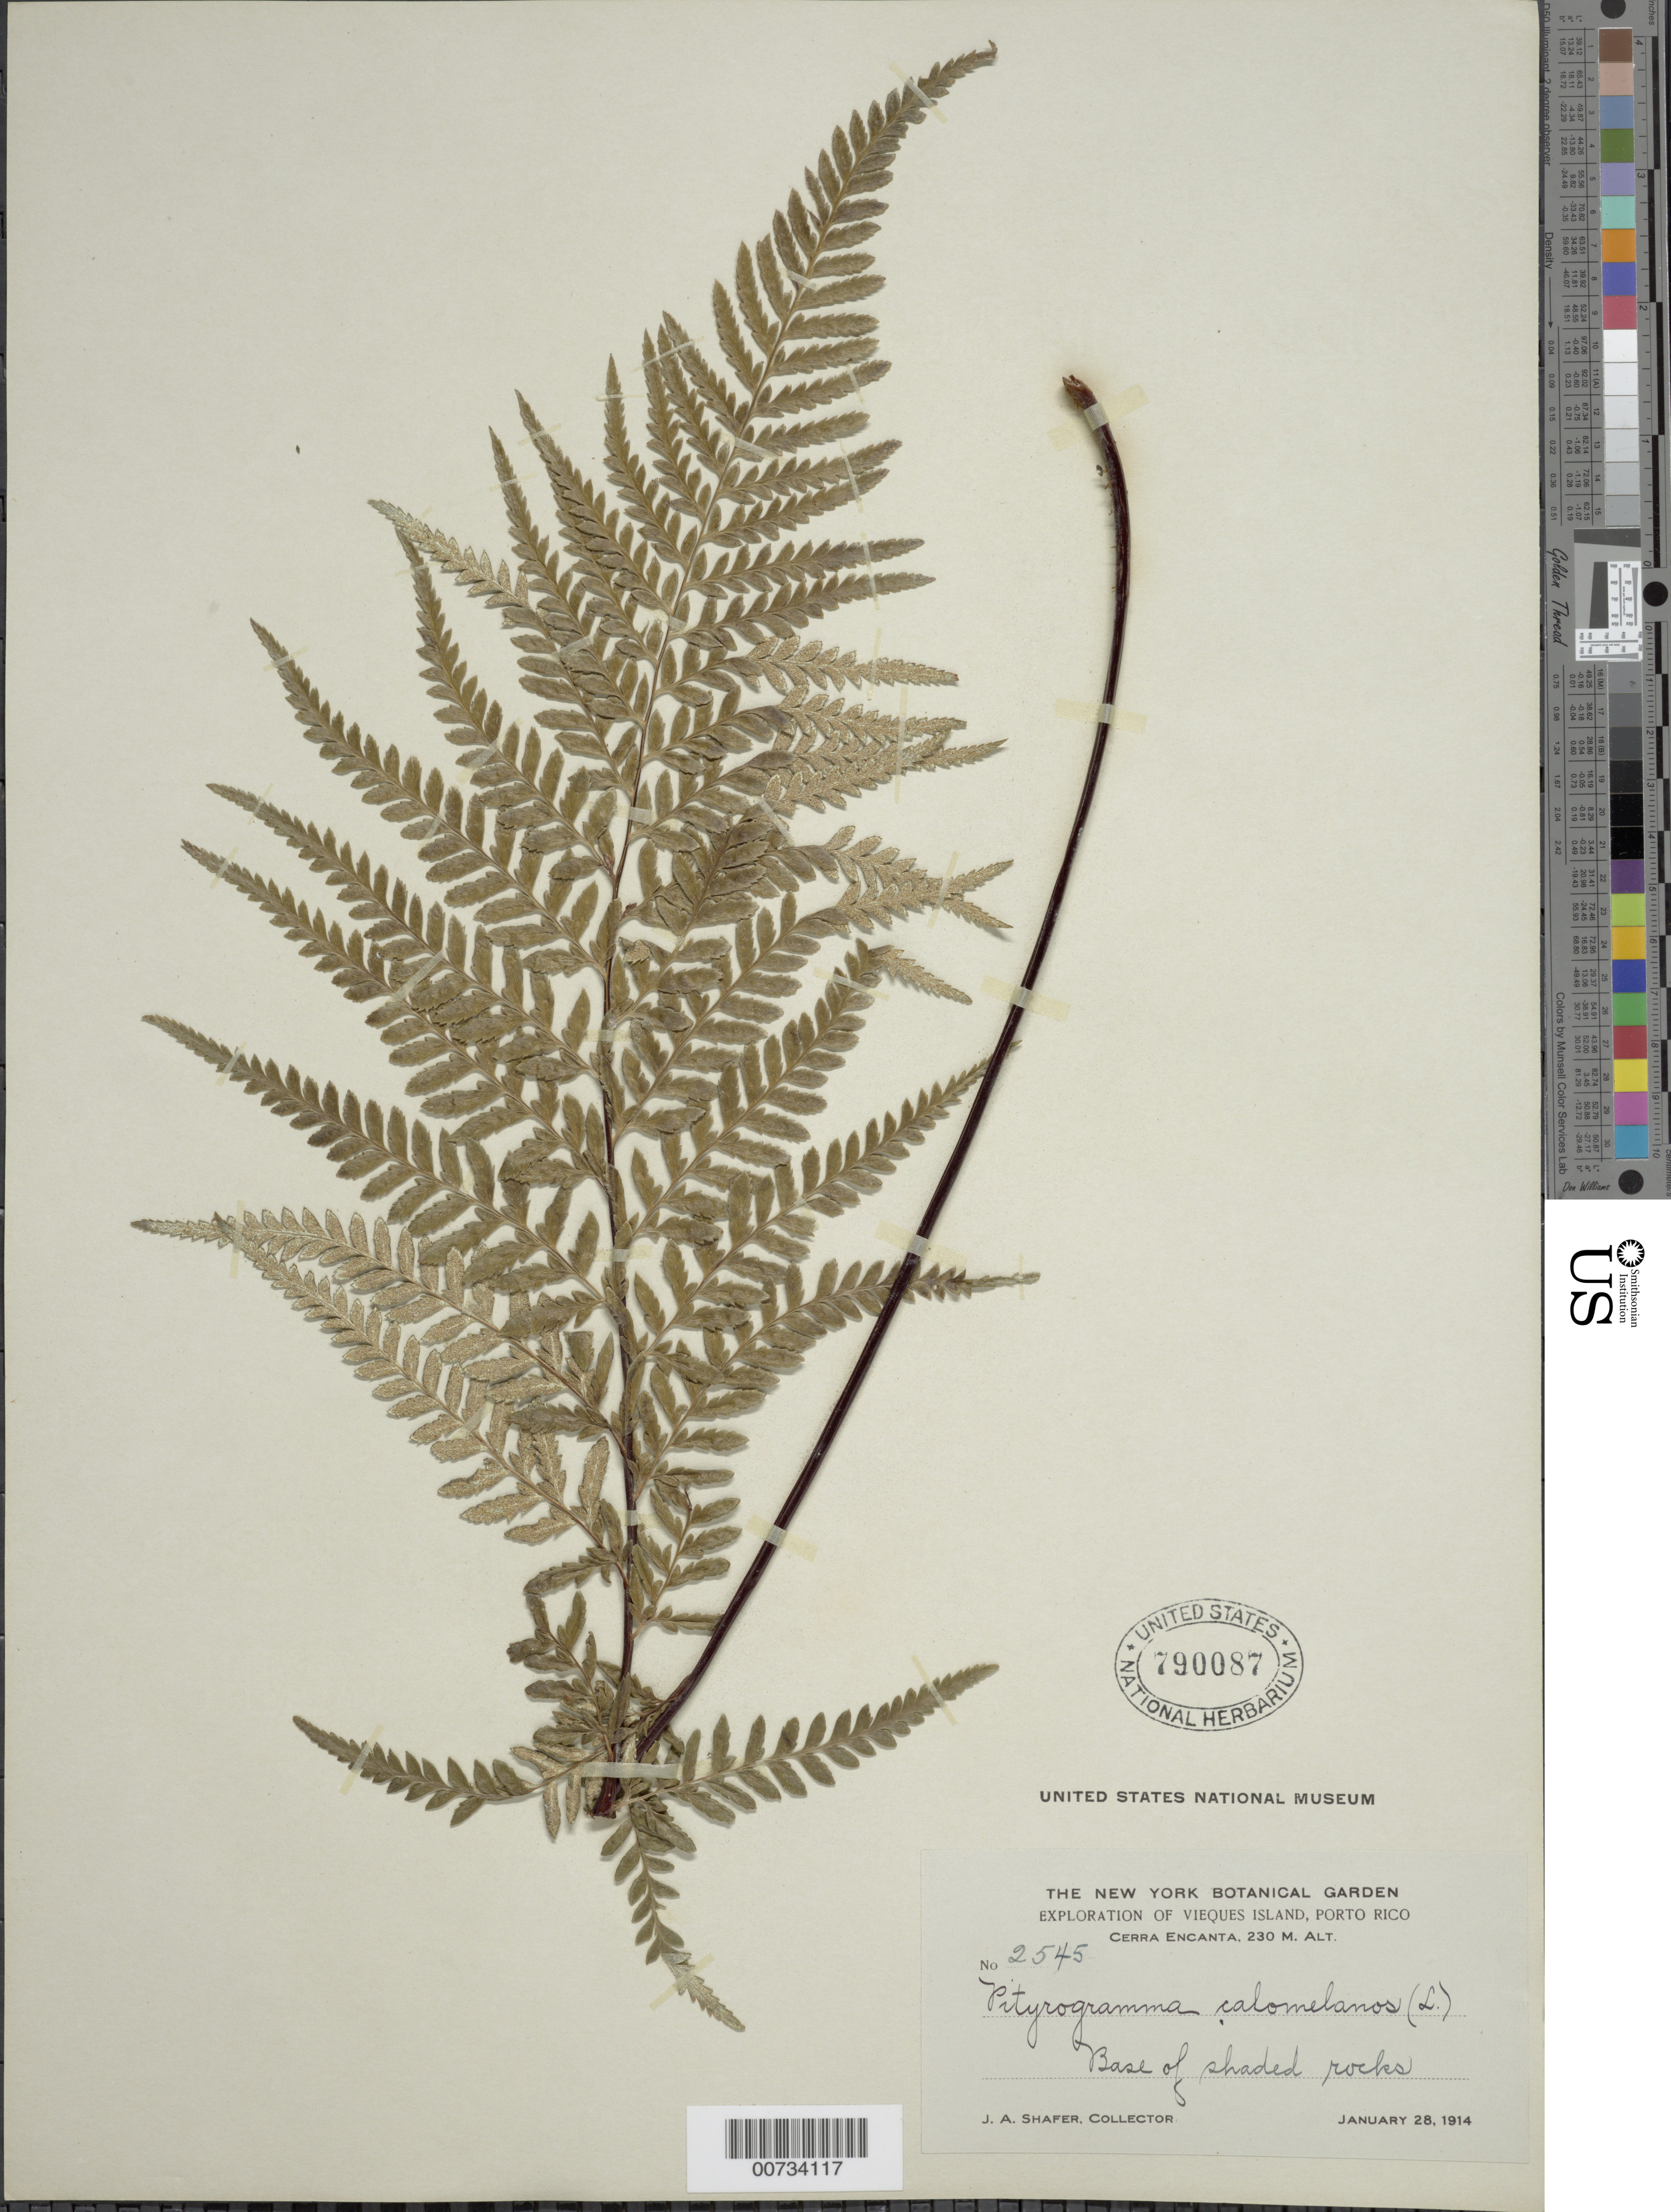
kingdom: Plantae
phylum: Tracheophyta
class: Polypodiopsida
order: Polypodiales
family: Pteridaceae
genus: Pityrogramma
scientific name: Pityrogramma calomelanos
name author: (L.) Link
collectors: J. A. Shafer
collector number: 2545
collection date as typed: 28 Jan 1914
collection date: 1914-01-28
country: Puerto Rico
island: Vieques I.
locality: Cerra Encanta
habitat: Base of shaded rocks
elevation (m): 230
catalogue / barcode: US 790087